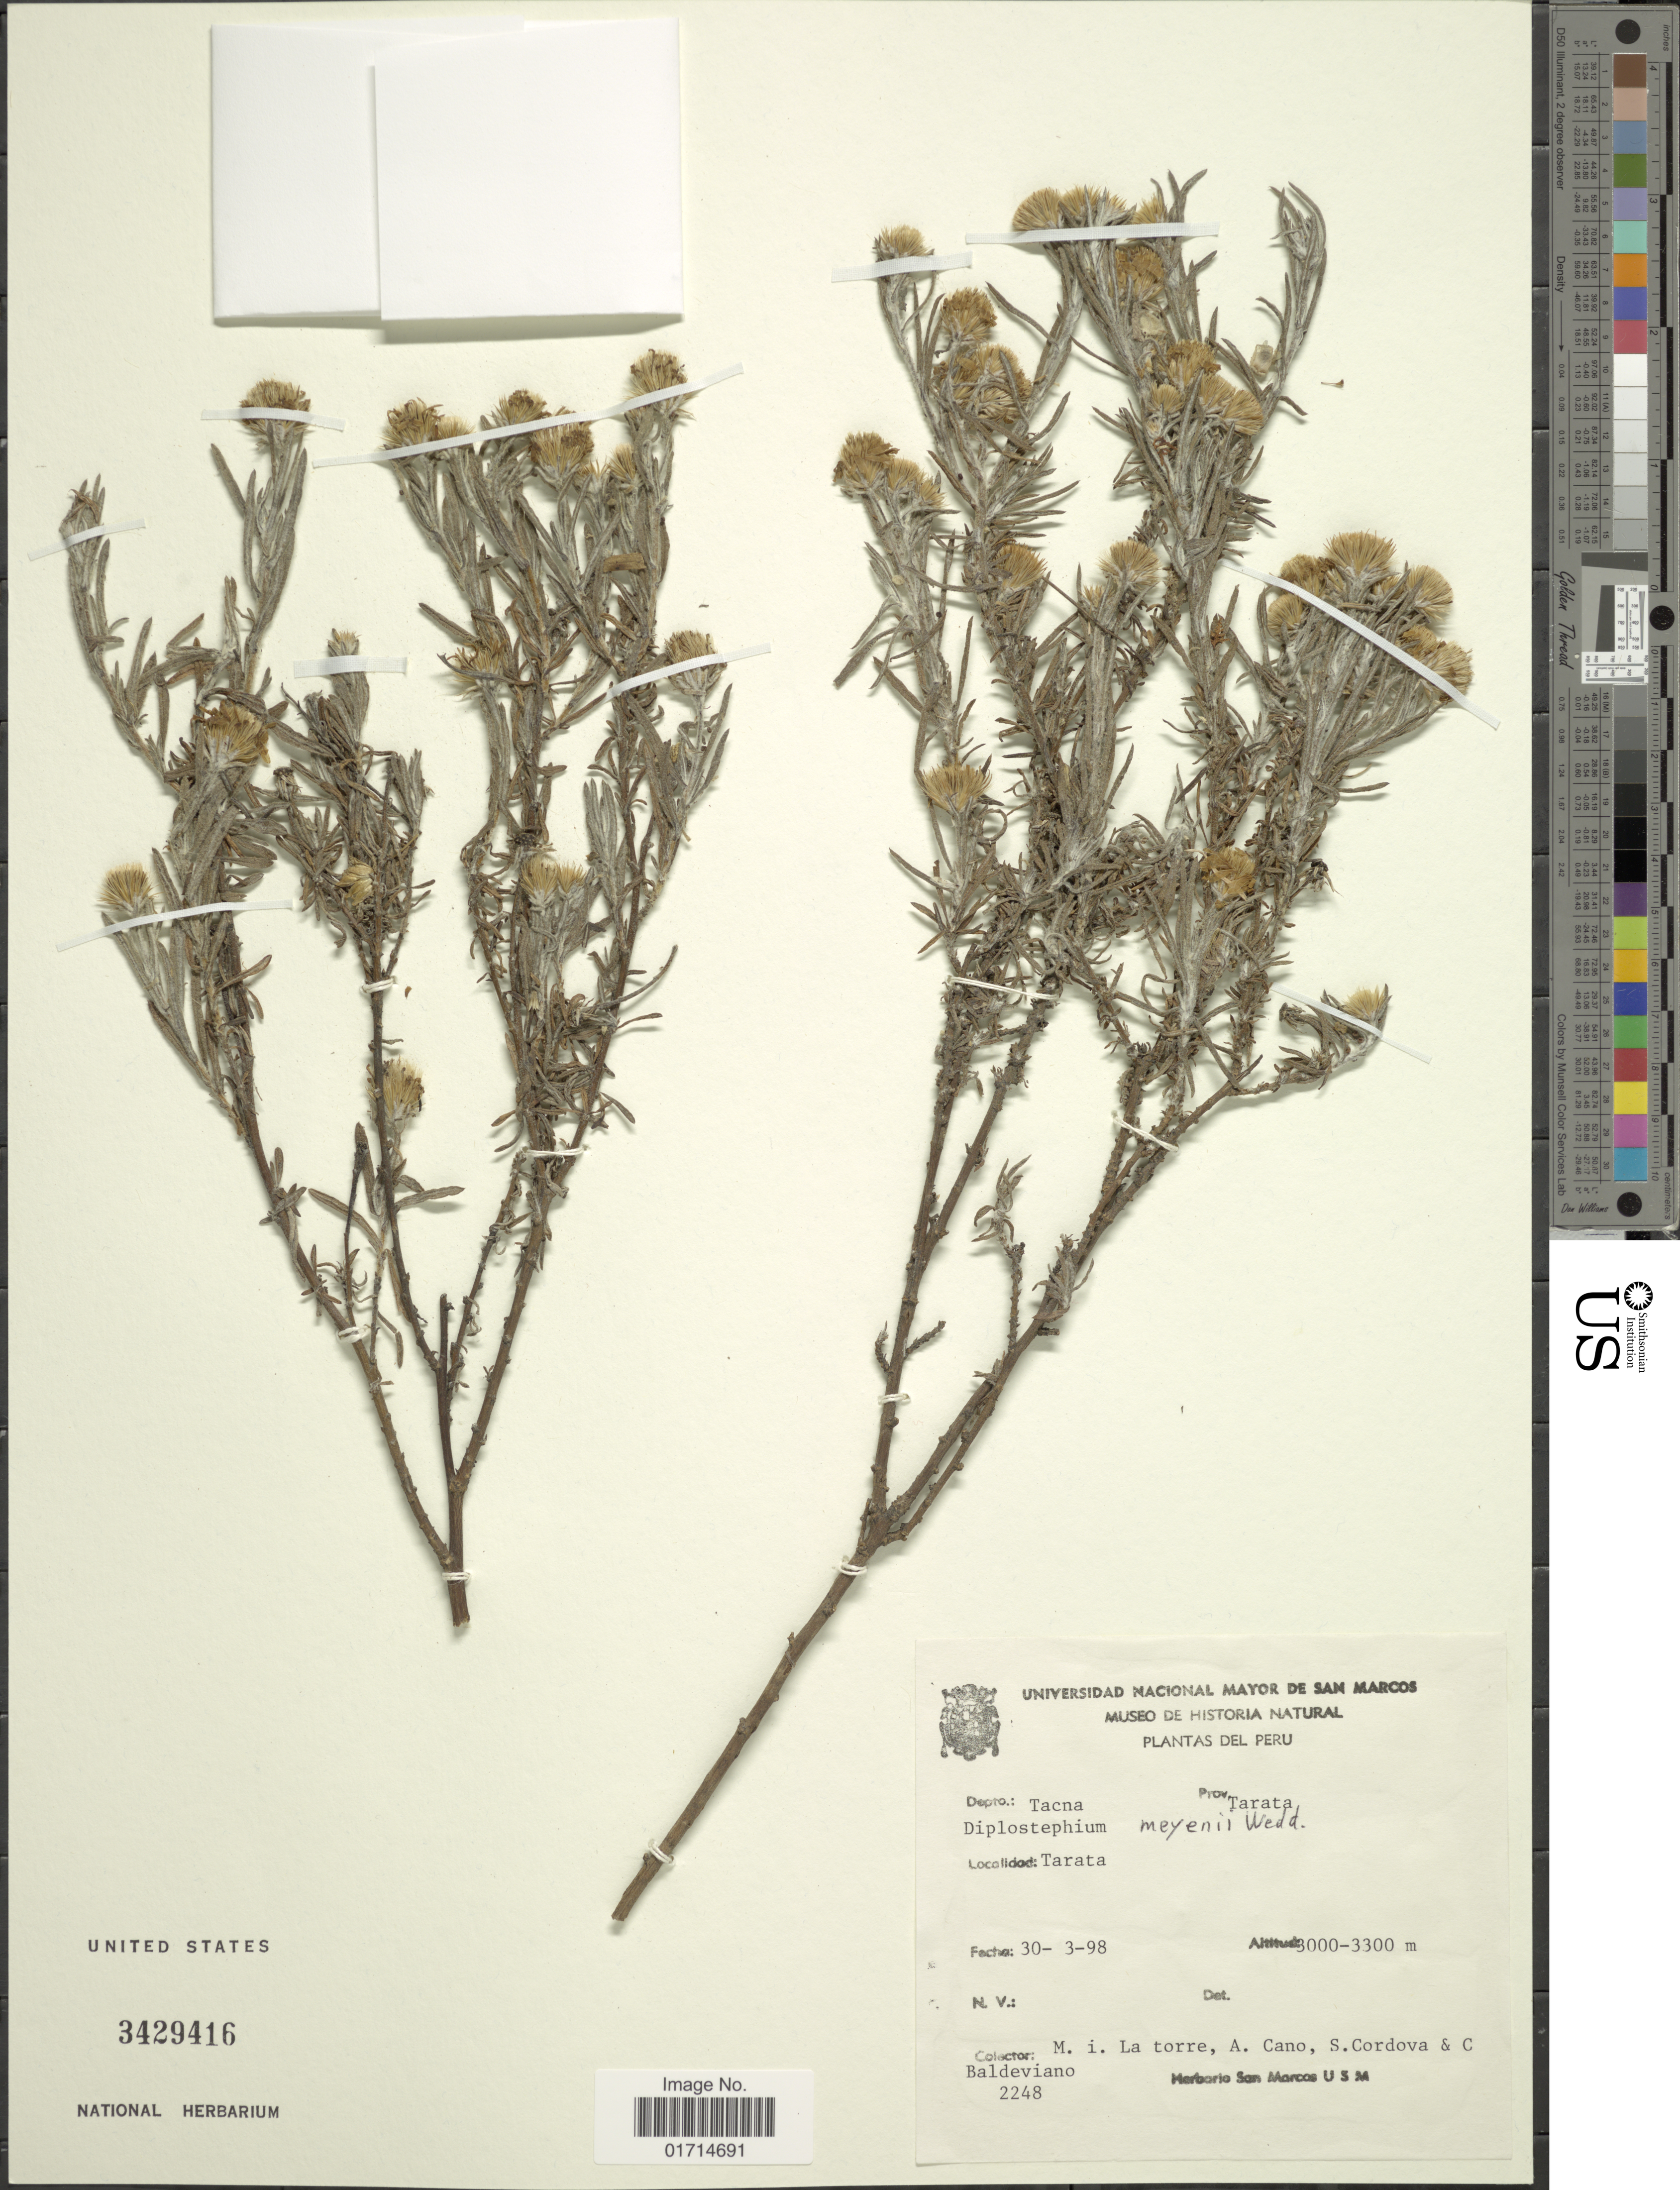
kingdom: Plantae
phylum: Tracheophyta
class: Magnoliopsida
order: Asterales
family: Asteraceae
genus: Diplostephium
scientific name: Diplostephium meyenii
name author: (Sch. Bip. ex Wedd.) S.F. Blake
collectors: M. Torre, A. Cano, S. Cordova & C. Baldevianio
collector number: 2248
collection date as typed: Transcribed d/m/y: 30/3/98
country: Peru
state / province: Tacna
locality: Prov. Tarata, Tarata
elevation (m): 3000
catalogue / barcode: US 3429416